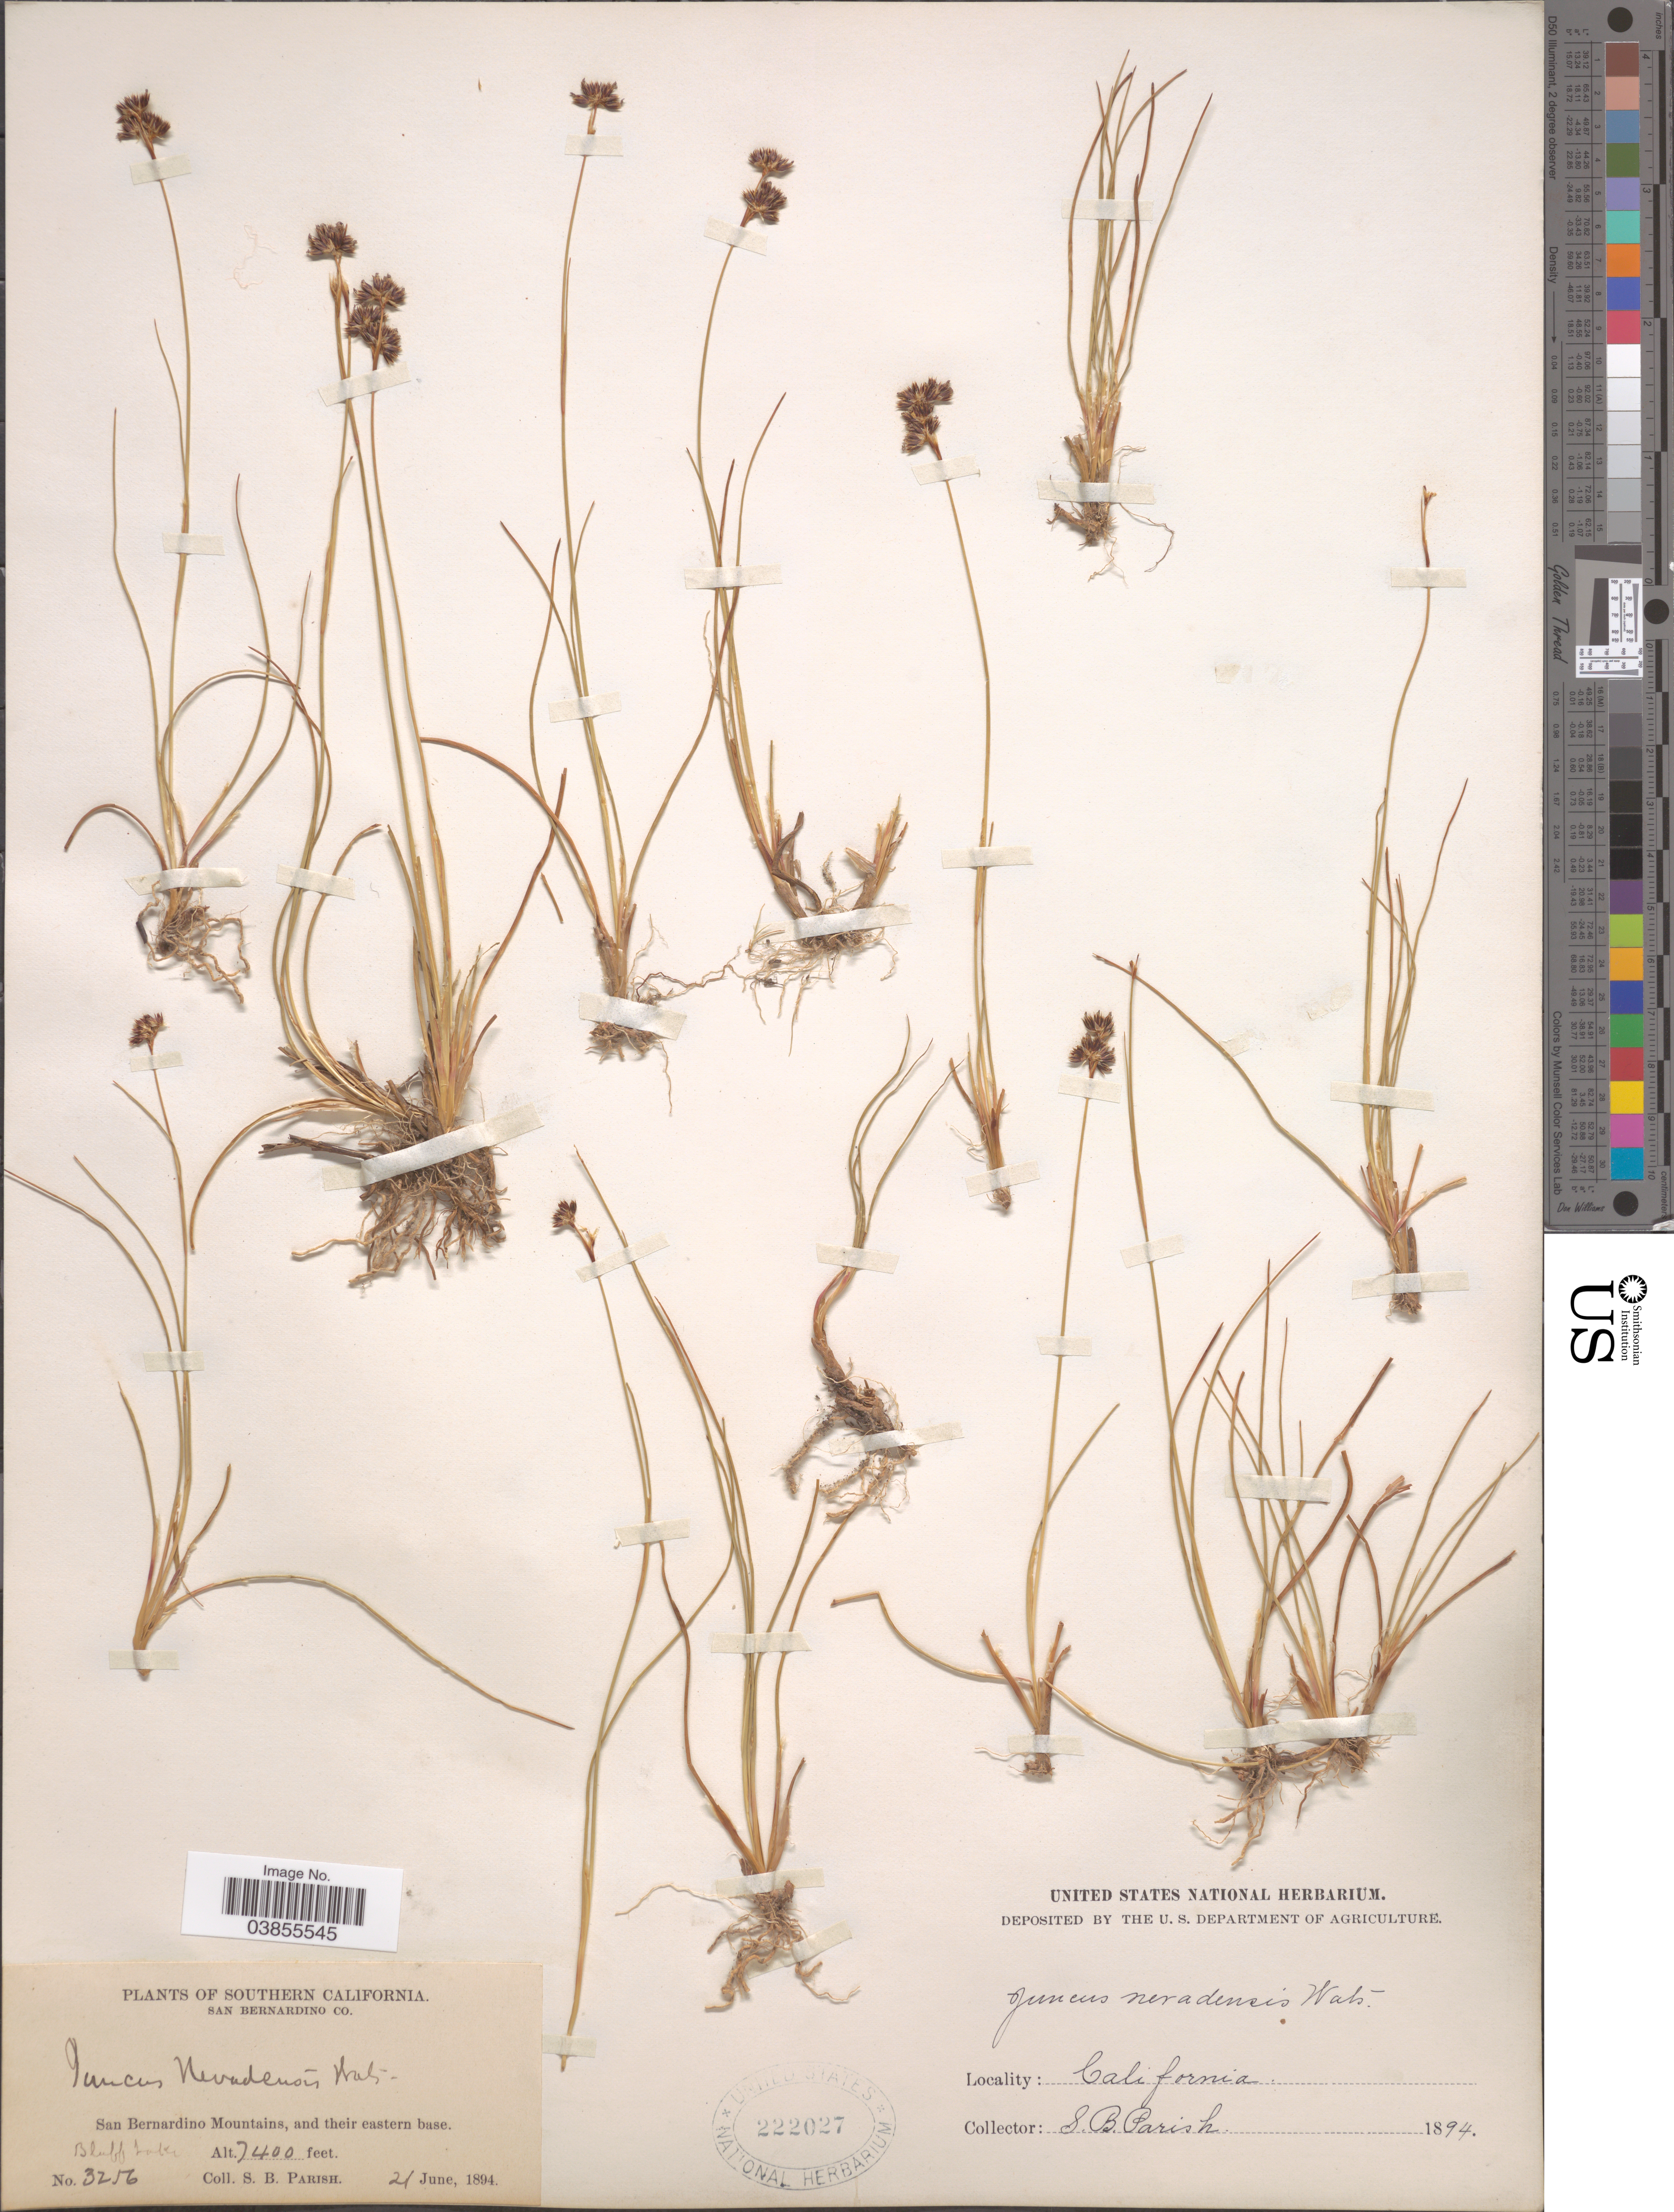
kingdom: Plantae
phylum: Tracheophyta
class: Liliopsida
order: Poales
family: Juncaceae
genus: Juncus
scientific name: Juncus nevadensis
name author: S. Watson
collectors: S. B. Parish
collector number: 3256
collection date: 1894-06-21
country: United States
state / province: California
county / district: San Bernardino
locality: Southern California. San Bernardino Co. San Bernardino Mountains, and their eastern base.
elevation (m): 2256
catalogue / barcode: US 222027